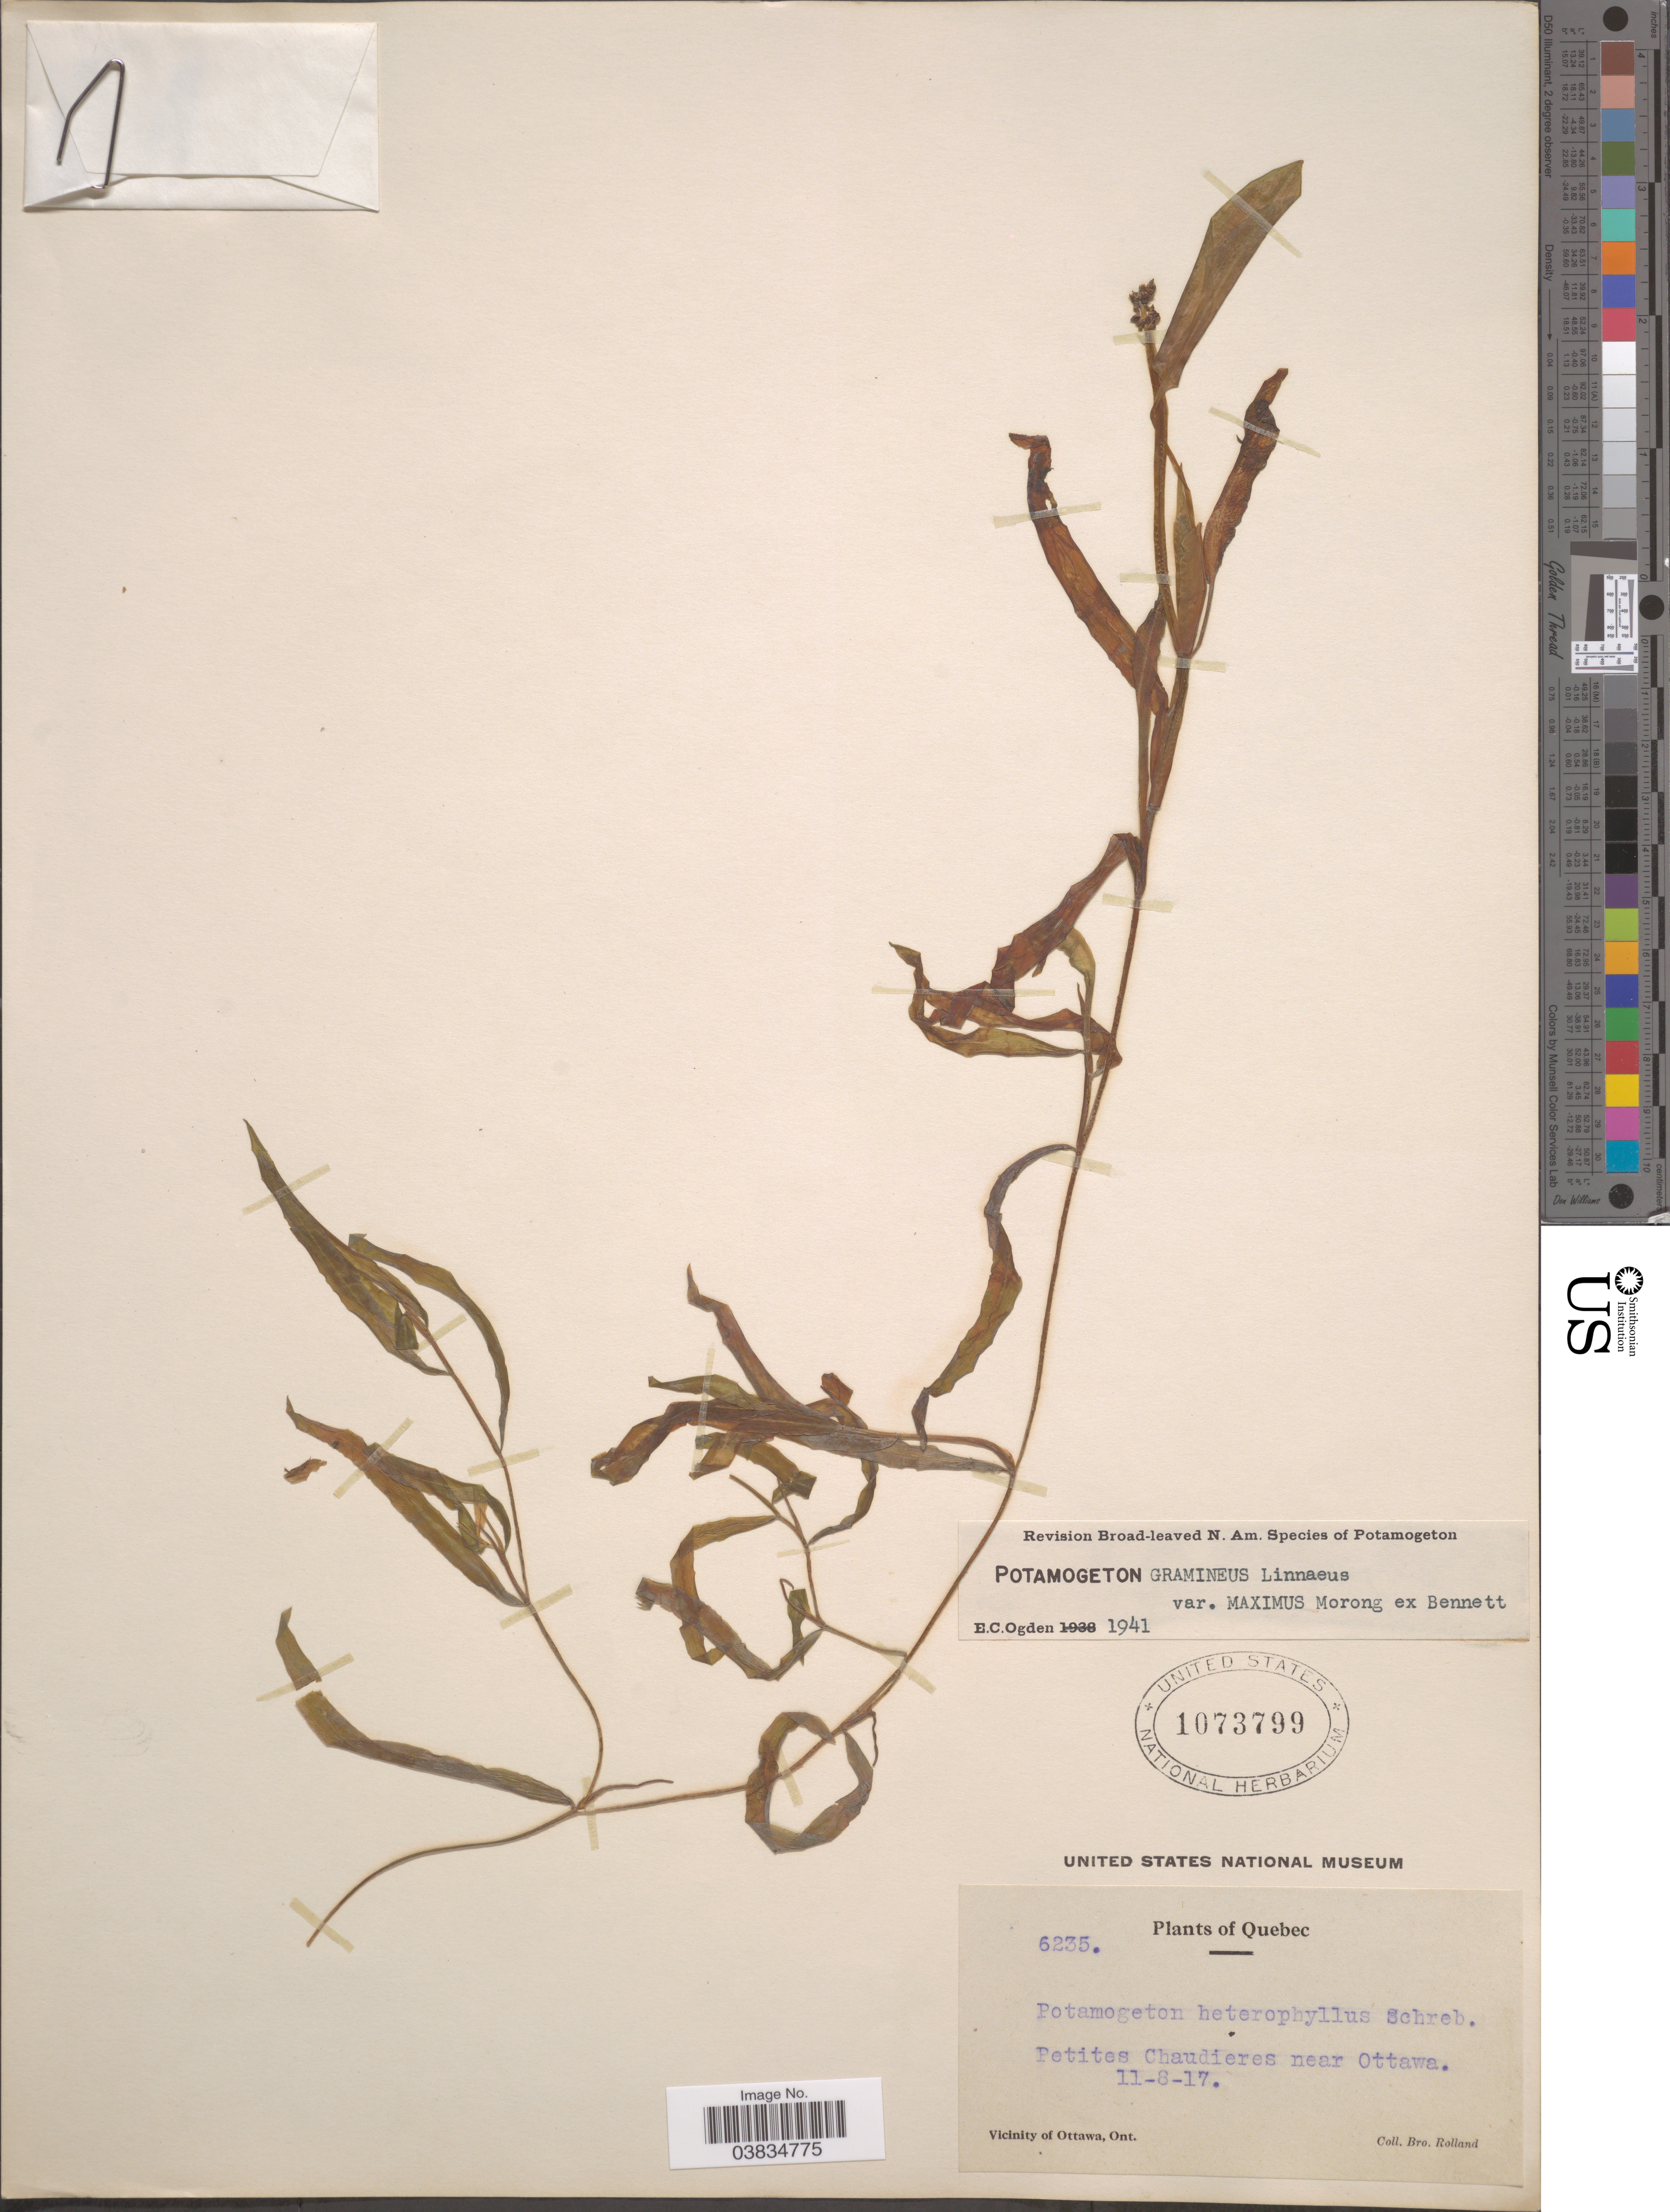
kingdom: Plantae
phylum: Tracheophyta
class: Liliopsida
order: Alismatales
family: Potamogetonaceae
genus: Potamogeton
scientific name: Potamogeton gramineus var. maximus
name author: Morong ex A. Benn.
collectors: B. Rolland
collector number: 6235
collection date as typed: Transcribed d/m/y: 11/8/17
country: Canada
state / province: Ontario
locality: Petites Chaudieres near Ottawa. Vicinity of Ottawa.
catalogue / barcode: US 1073799